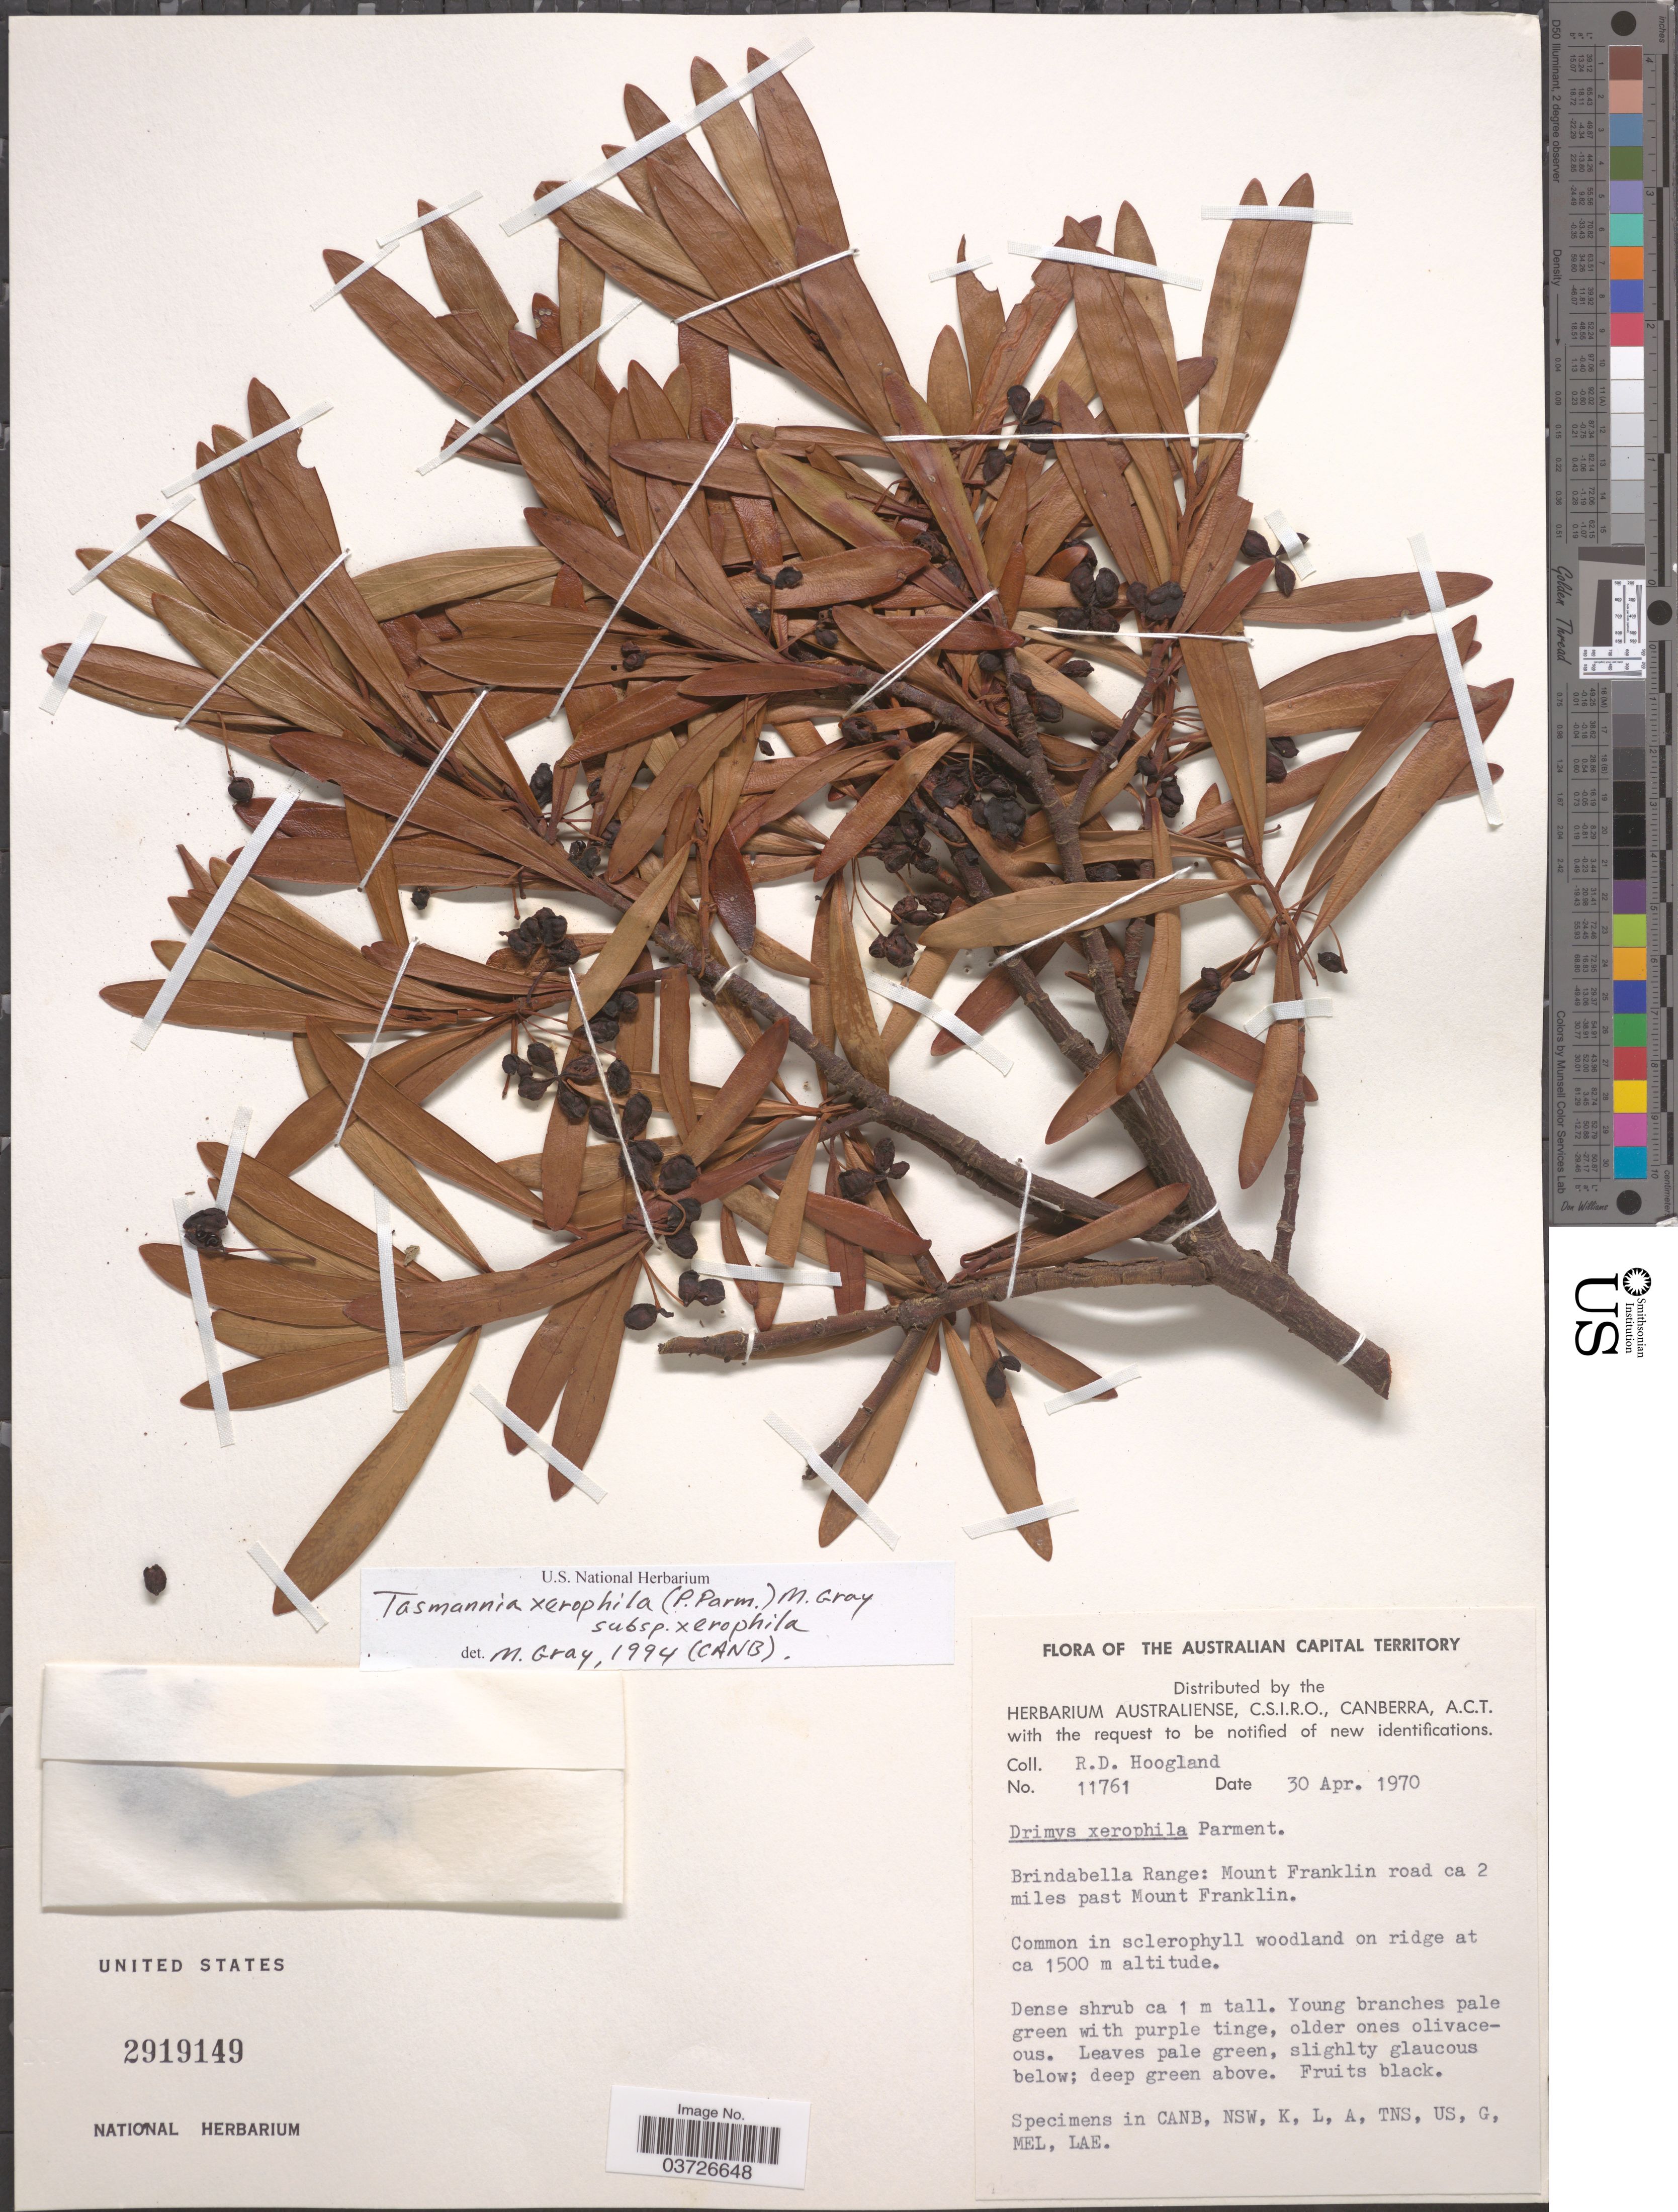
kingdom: Plantae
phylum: Tracheophyta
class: Magnoliopsida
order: Canellales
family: Winteraceae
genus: Tasmannia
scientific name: Tasmannia xerophila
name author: (P. Parm.) M. Gray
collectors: R. D. Hoogland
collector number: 11761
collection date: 1970-04-30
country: Australia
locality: Capital Territory. Brindabella Range: Mount Franklin road ca 2 miles past Mount Franklin.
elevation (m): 1500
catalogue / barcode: US 2919149